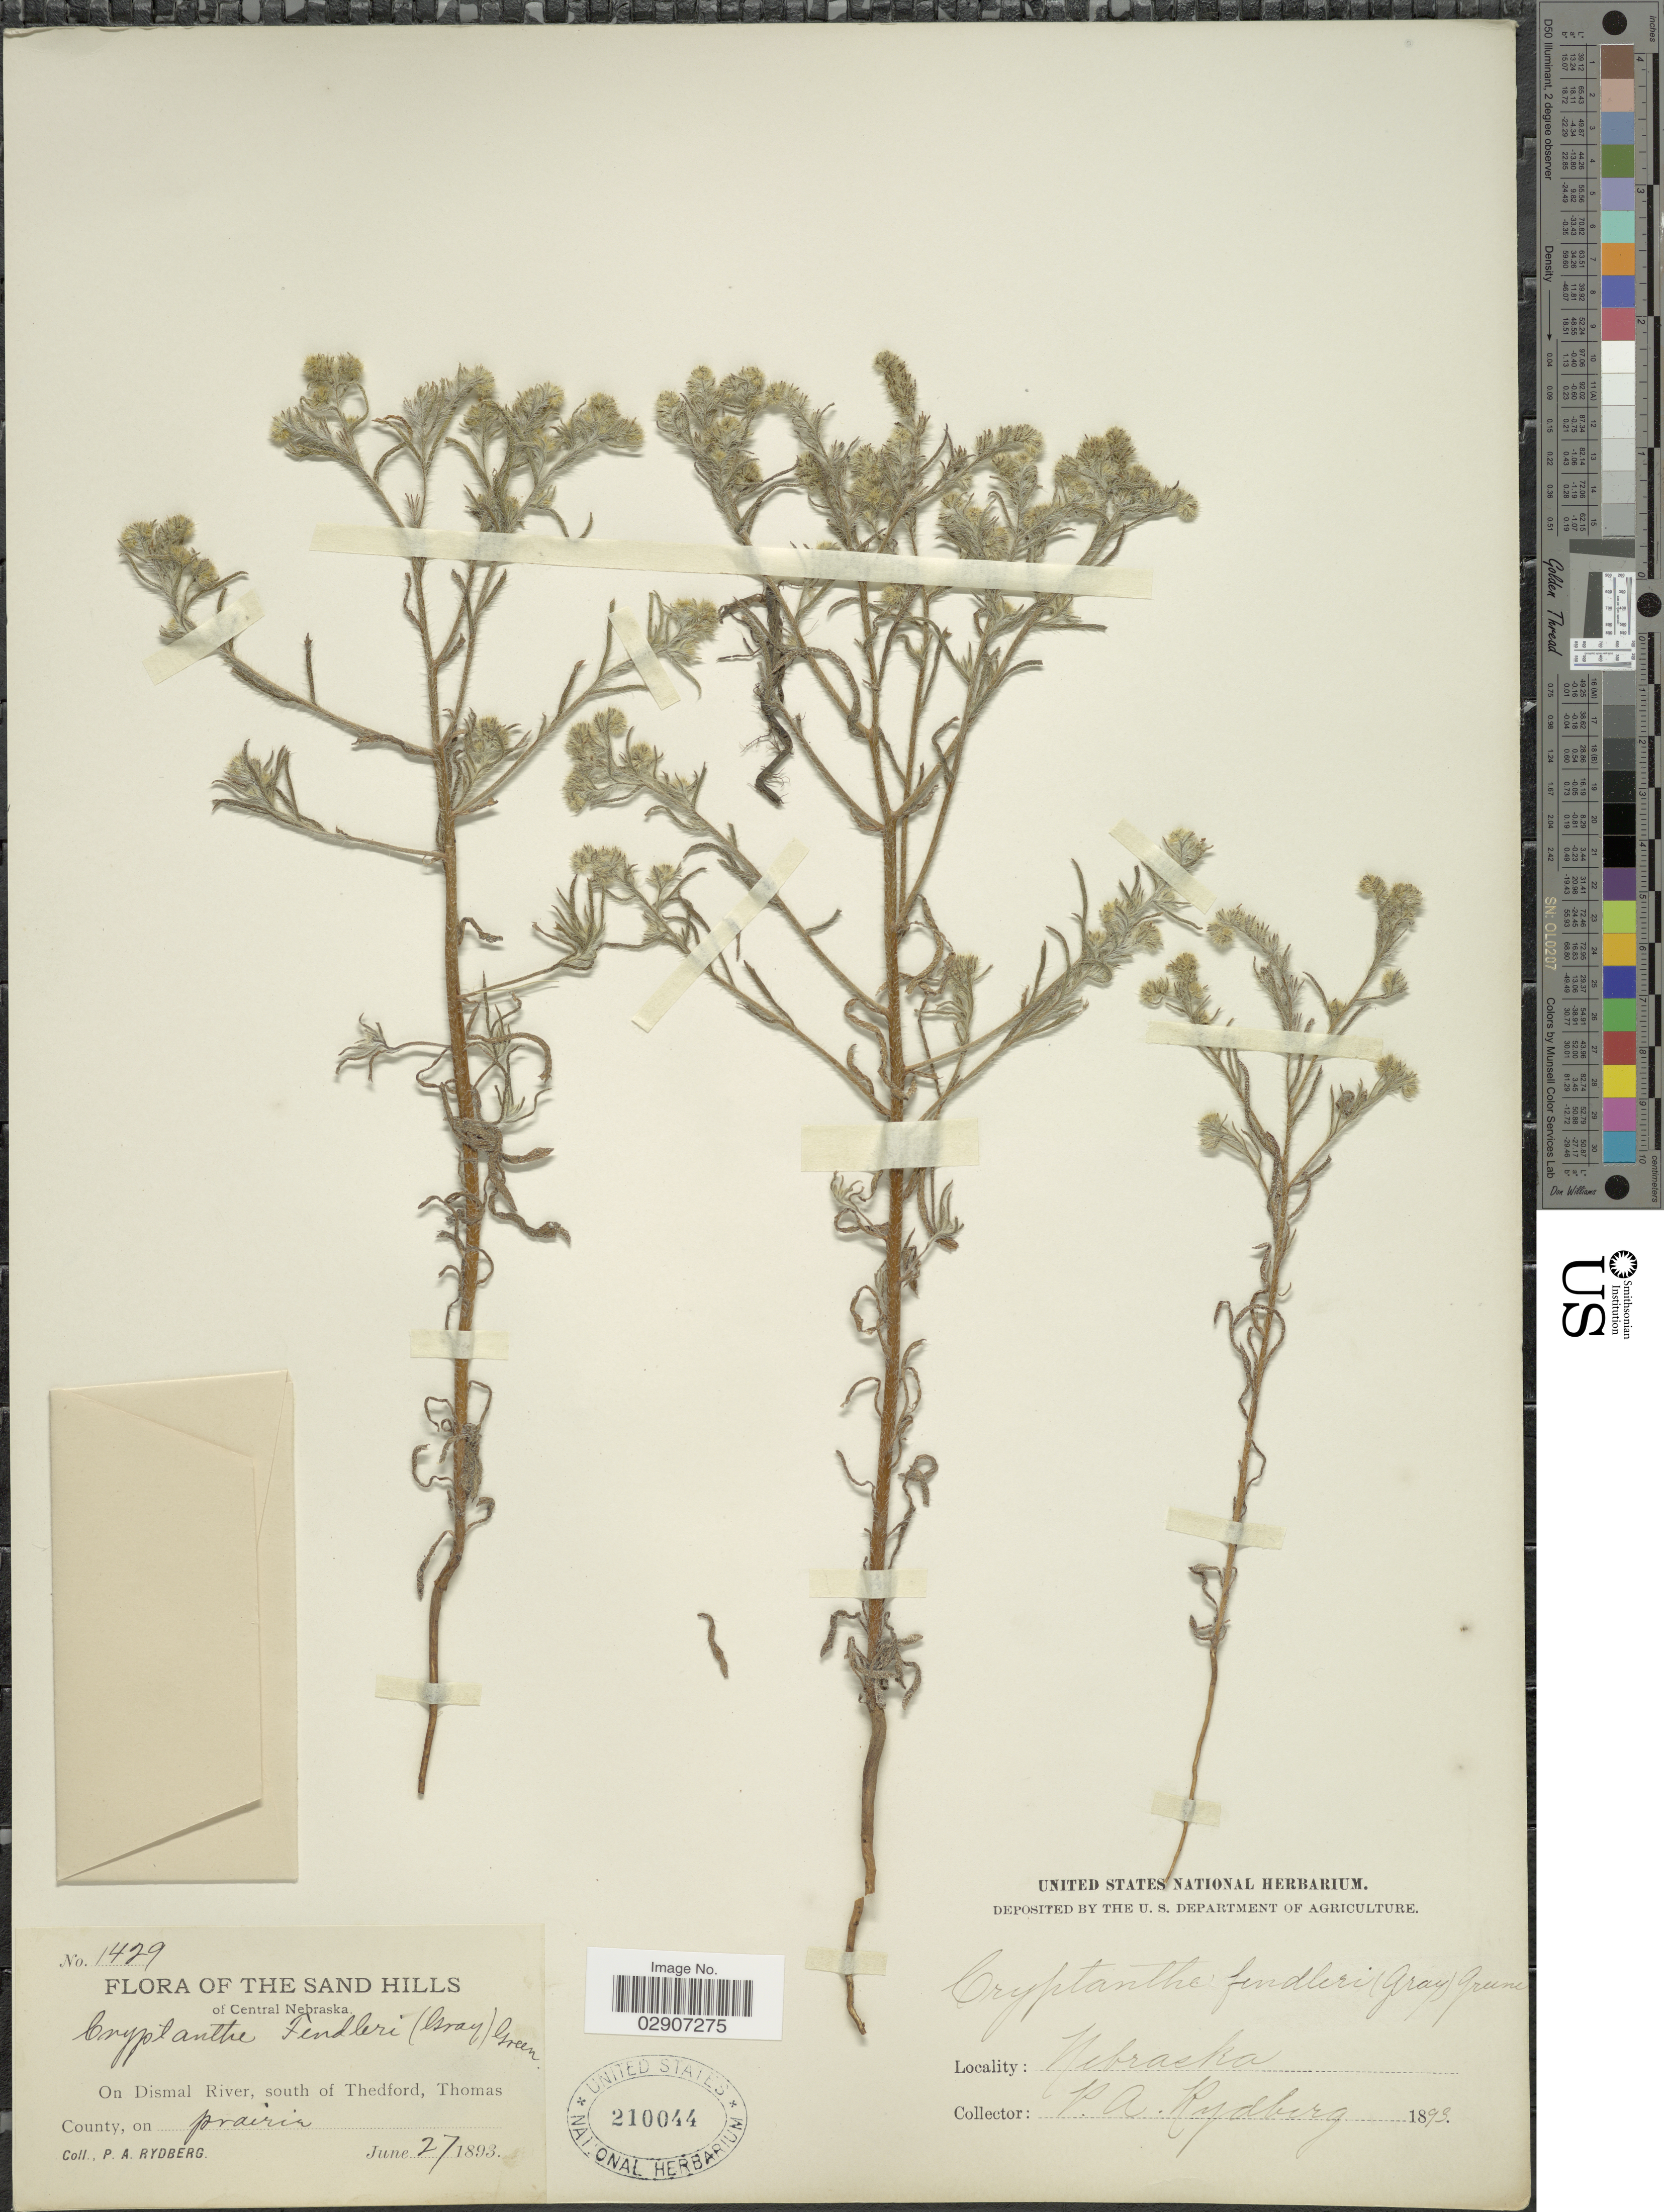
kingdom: Plantae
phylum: Tracheophyta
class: Magnoliopsida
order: Boraginales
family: Boraginaceae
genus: Cryptantha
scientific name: Cryptantha fendleri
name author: (A. Gray) Greene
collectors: P. A. Rydberg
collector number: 1429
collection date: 1893-06-27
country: United States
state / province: Nebraska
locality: The Sand Hills of Central Nebraska, On Dismal River, south of Thedford, Thomas County.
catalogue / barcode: US 210044